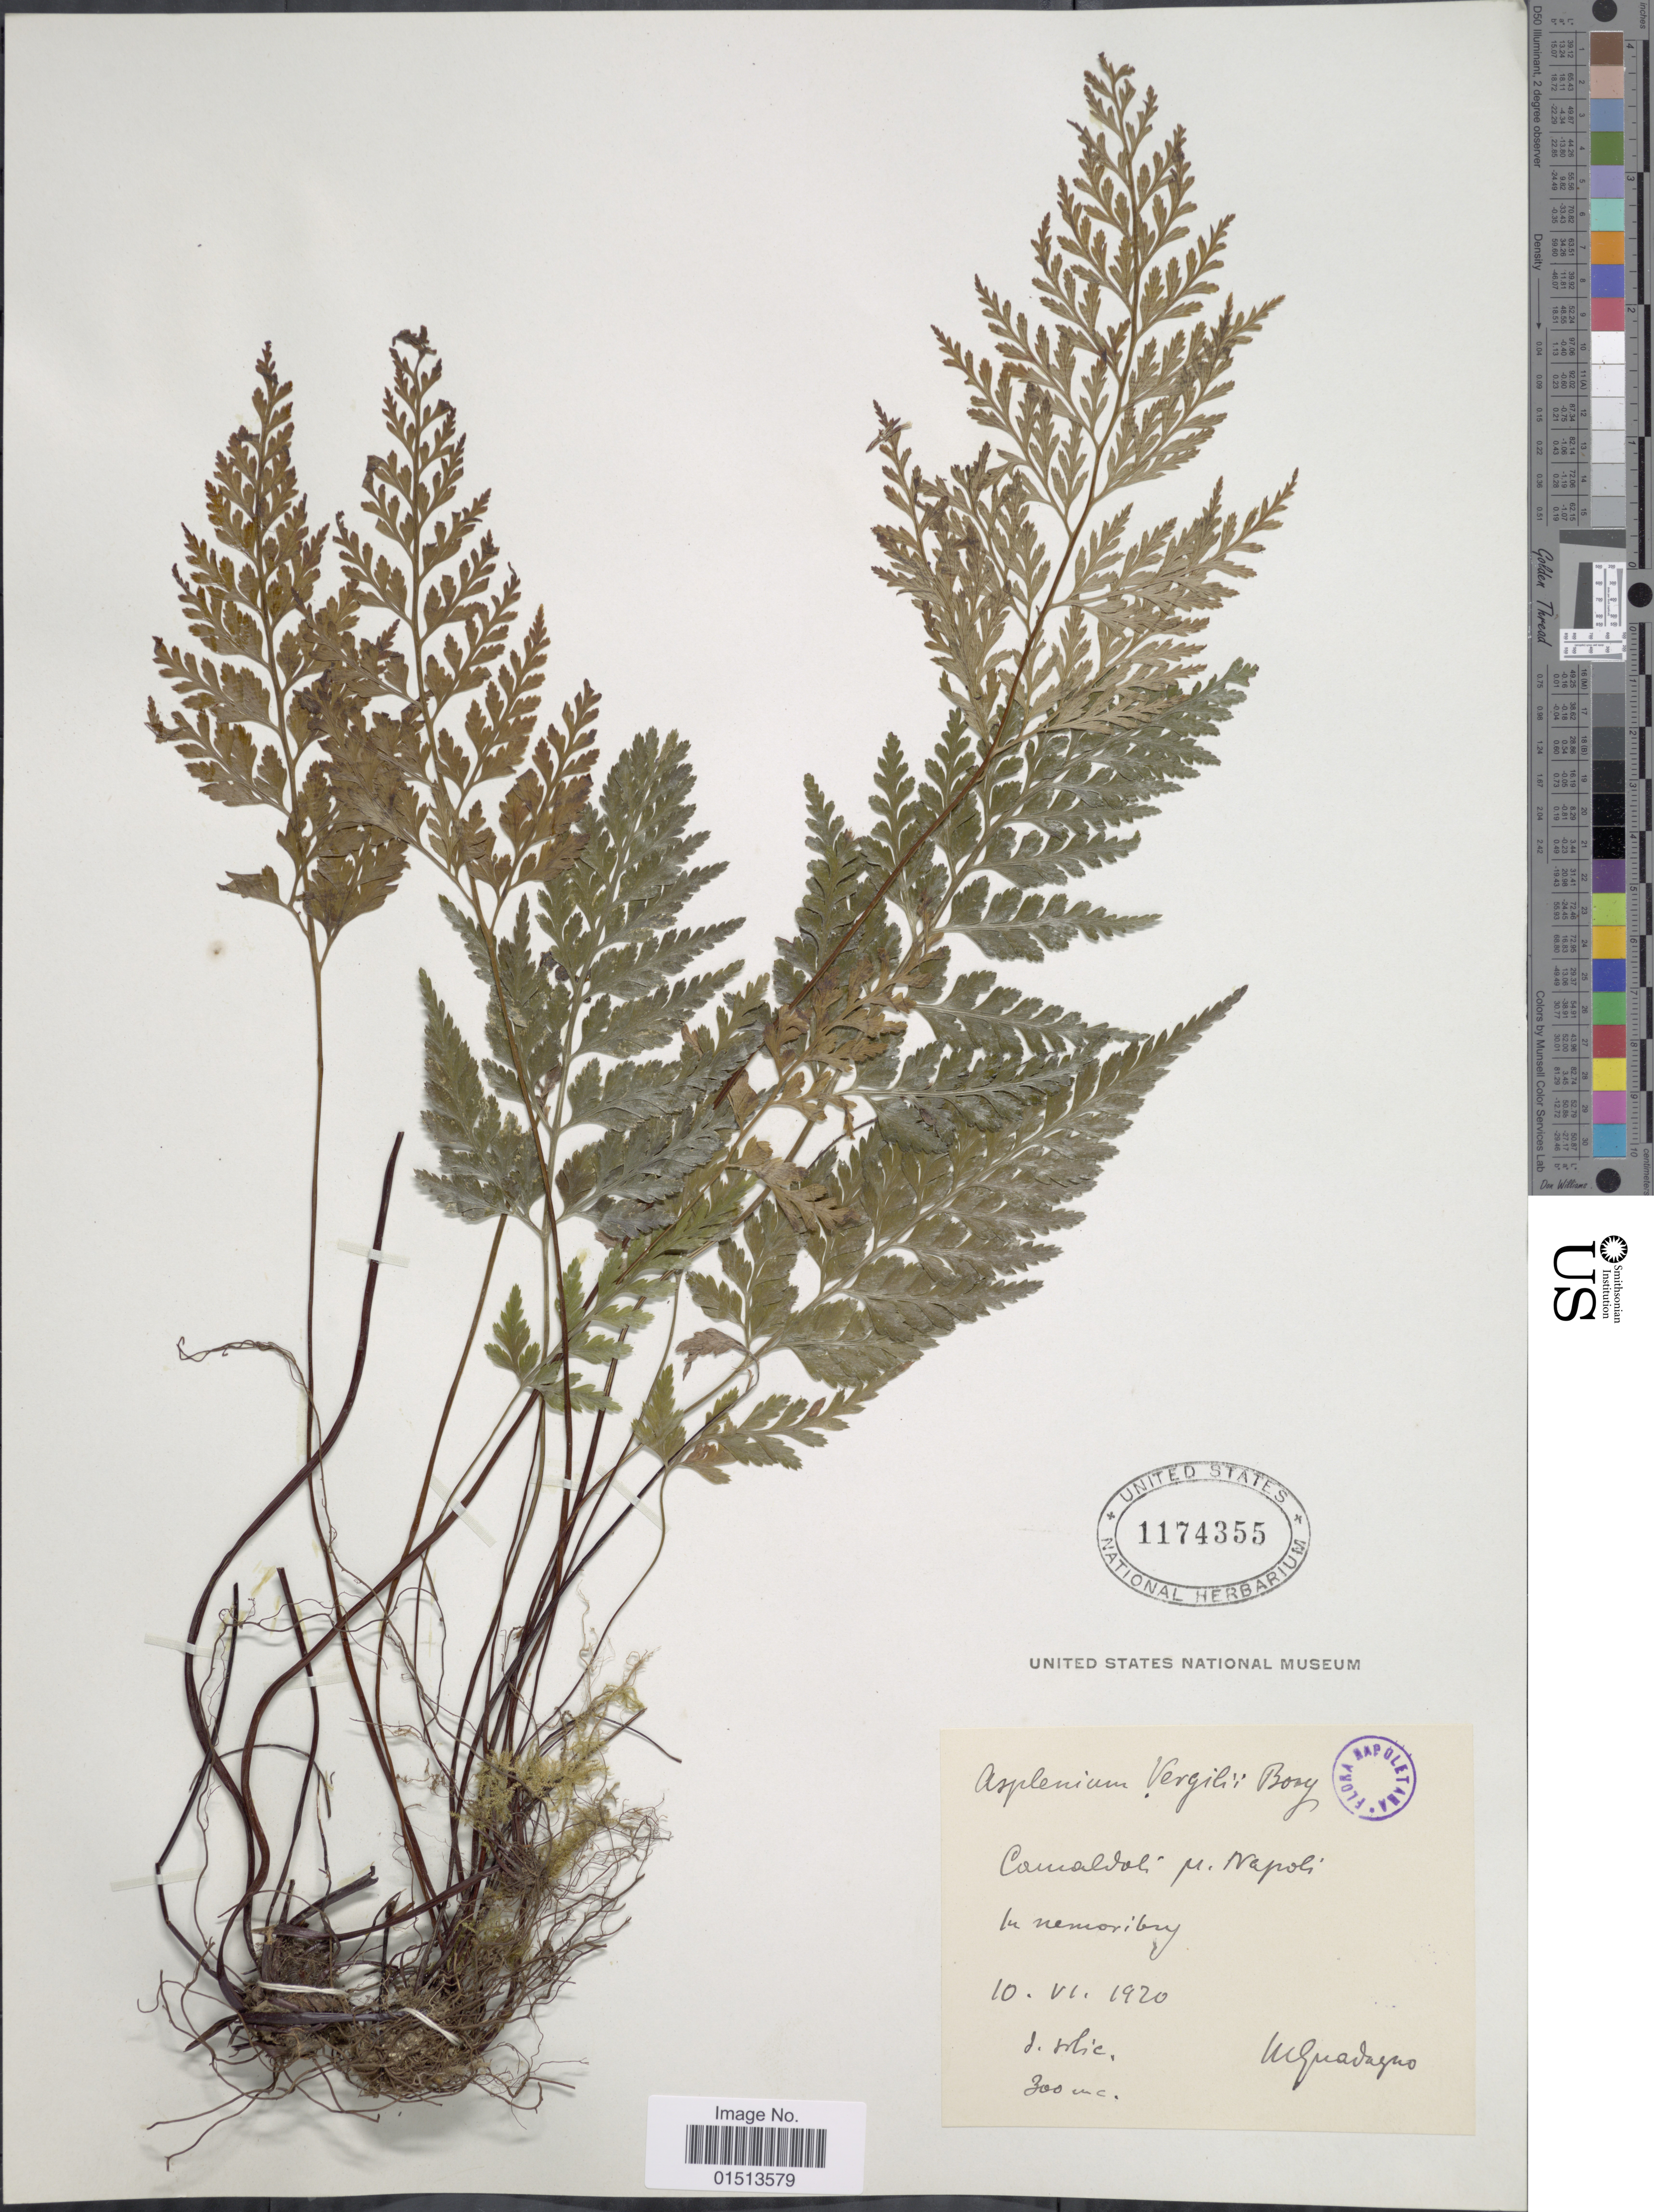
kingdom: Plantae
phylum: Tracheophyta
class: Polypodiopsida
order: Polypodiales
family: Aspleniaceae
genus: Asplenium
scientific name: Asplenium adiantum-nigrum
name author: L.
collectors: M. Guadagno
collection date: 1920-06-10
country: Italy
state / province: Campania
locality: Camaldoli pr. Napoli, in nemoribus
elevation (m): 300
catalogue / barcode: US 1174355